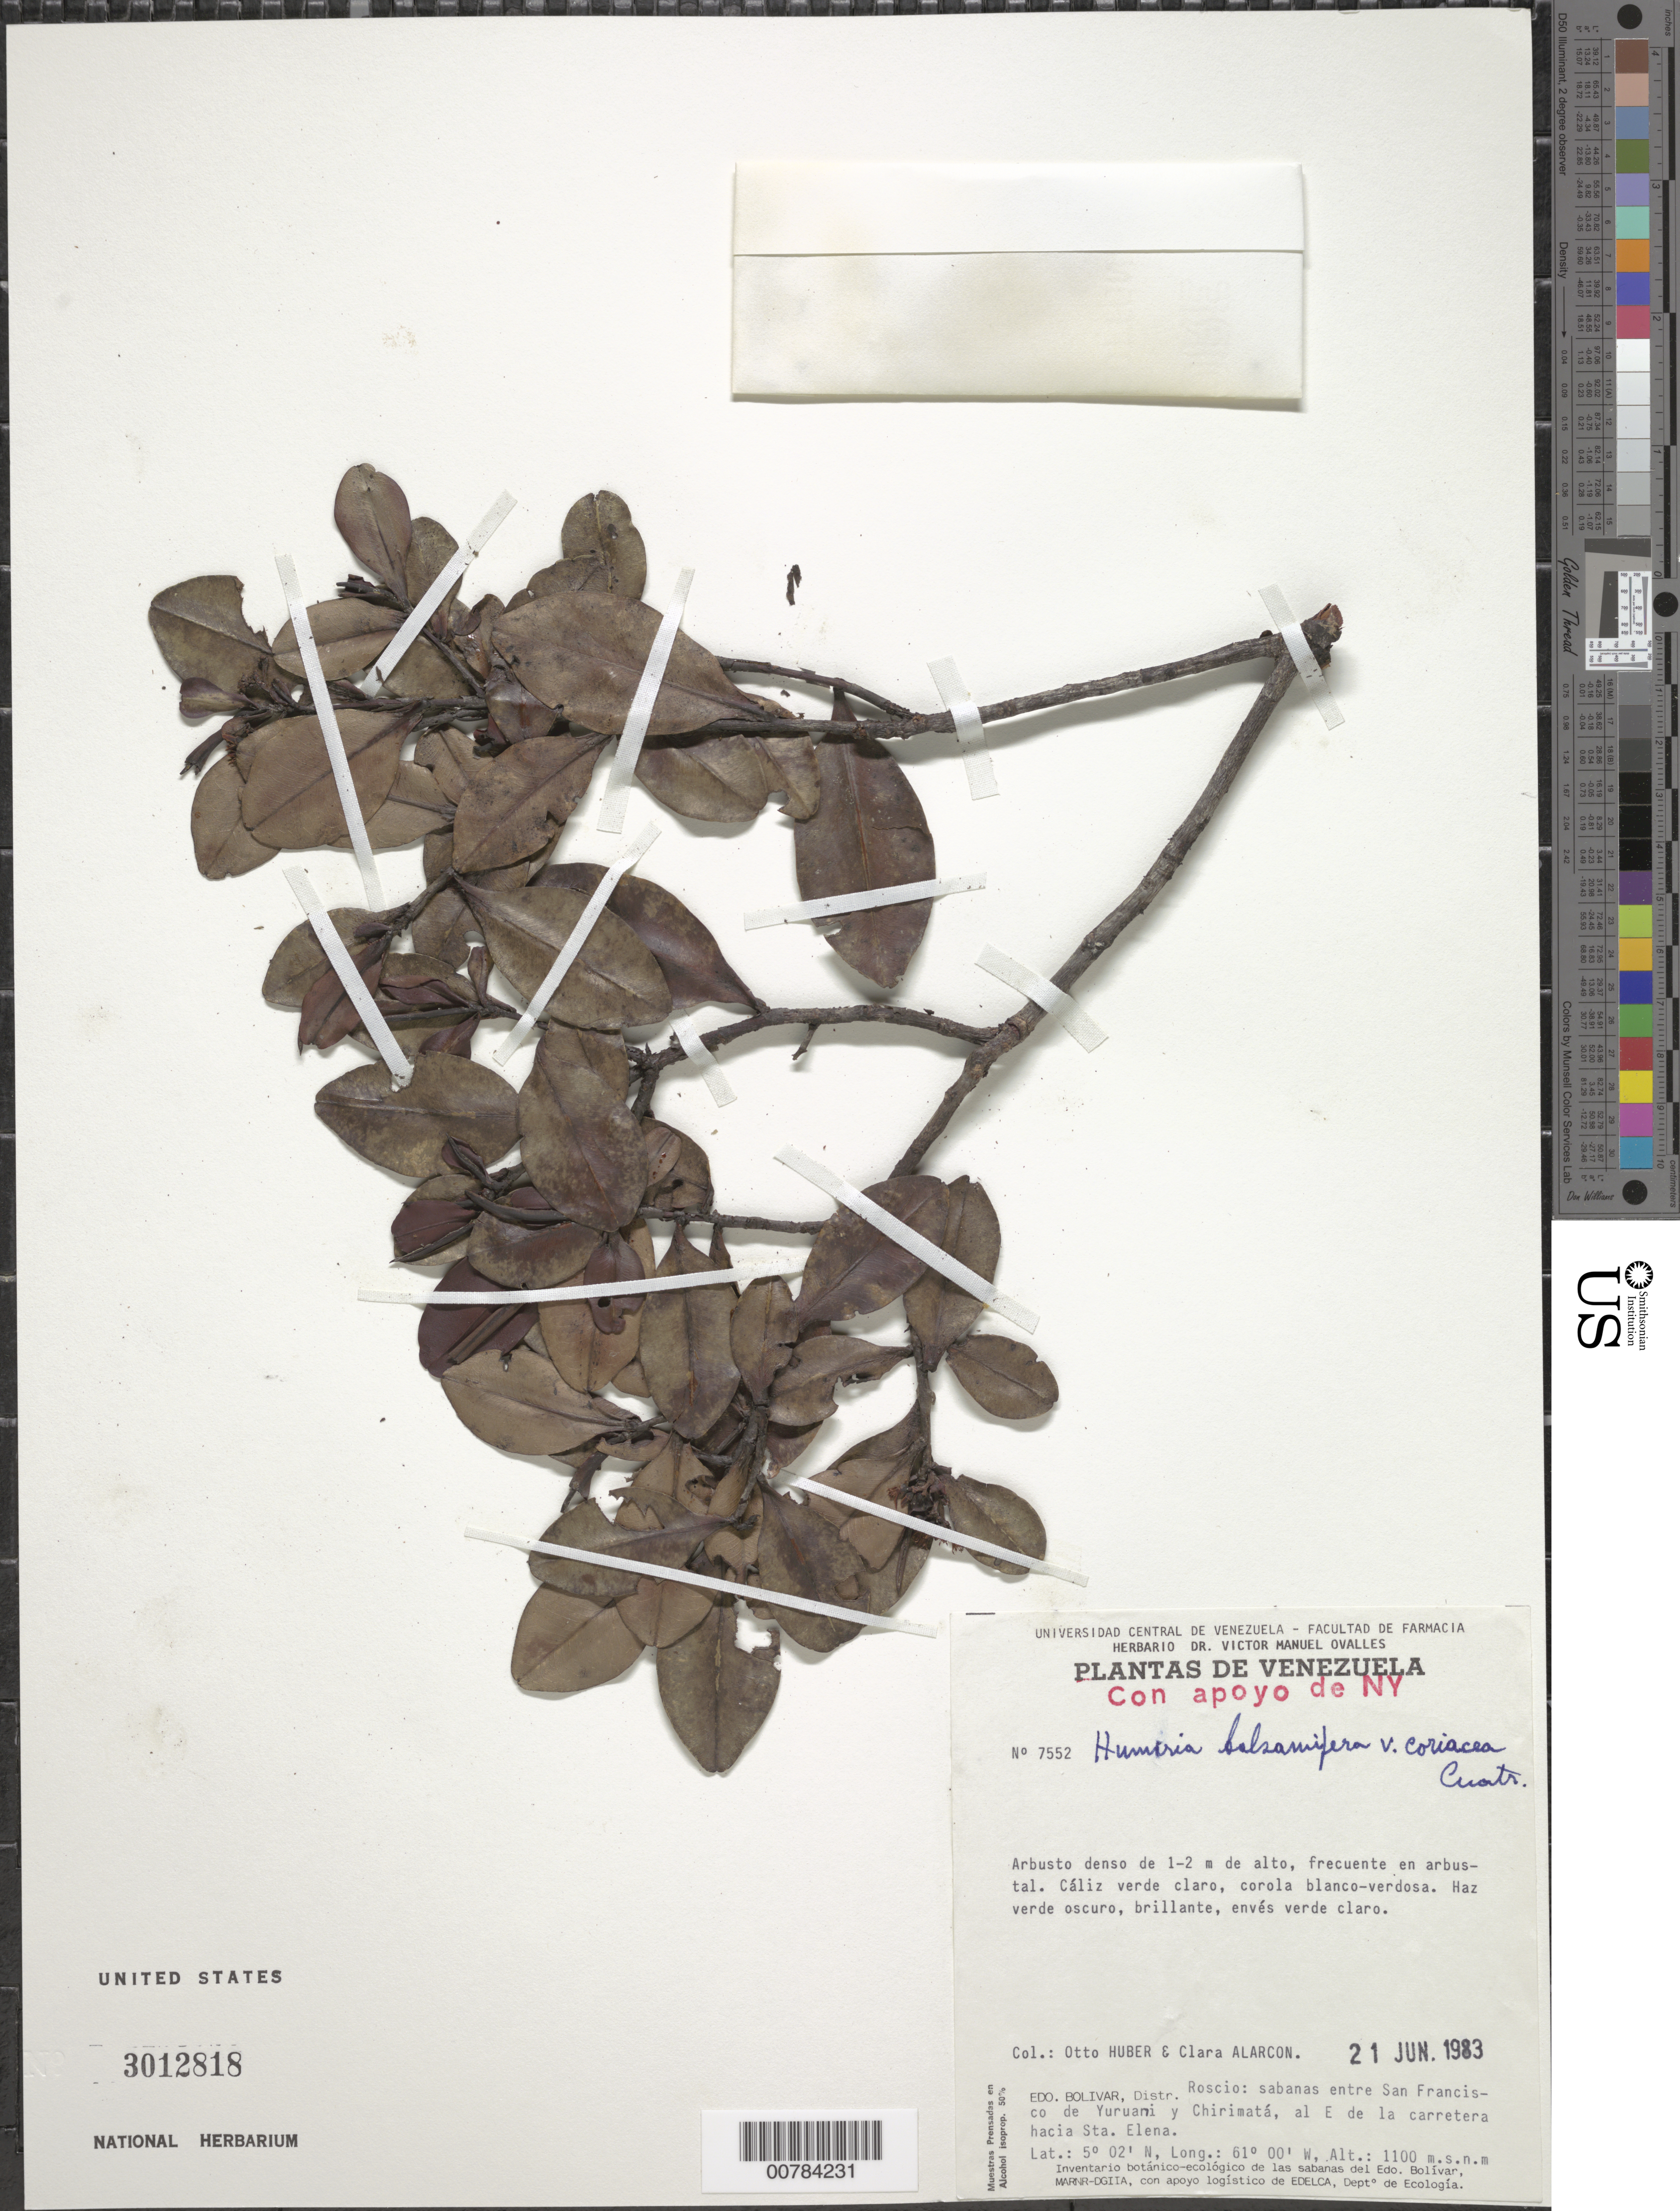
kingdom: Plantae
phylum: Tracheophyta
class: Magnoliopsida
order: Malpighiales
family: Humiriaceae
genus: Humiria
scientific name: Humiria balsamifera var. coriacea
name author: Cuatrec.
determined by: Cuatrecasas, J.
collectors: O. Huber & C. Alarcon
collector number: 7552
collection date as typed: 21-Jun-83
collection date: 1983-06-21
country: Venezuela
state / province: Bolívar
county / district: Roscio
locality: San Francisco de Yuraní to Chirimatá, E of Sta. Elena road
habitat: Sabanas; en al arbustal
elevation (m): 1100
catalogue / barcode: US 3012818